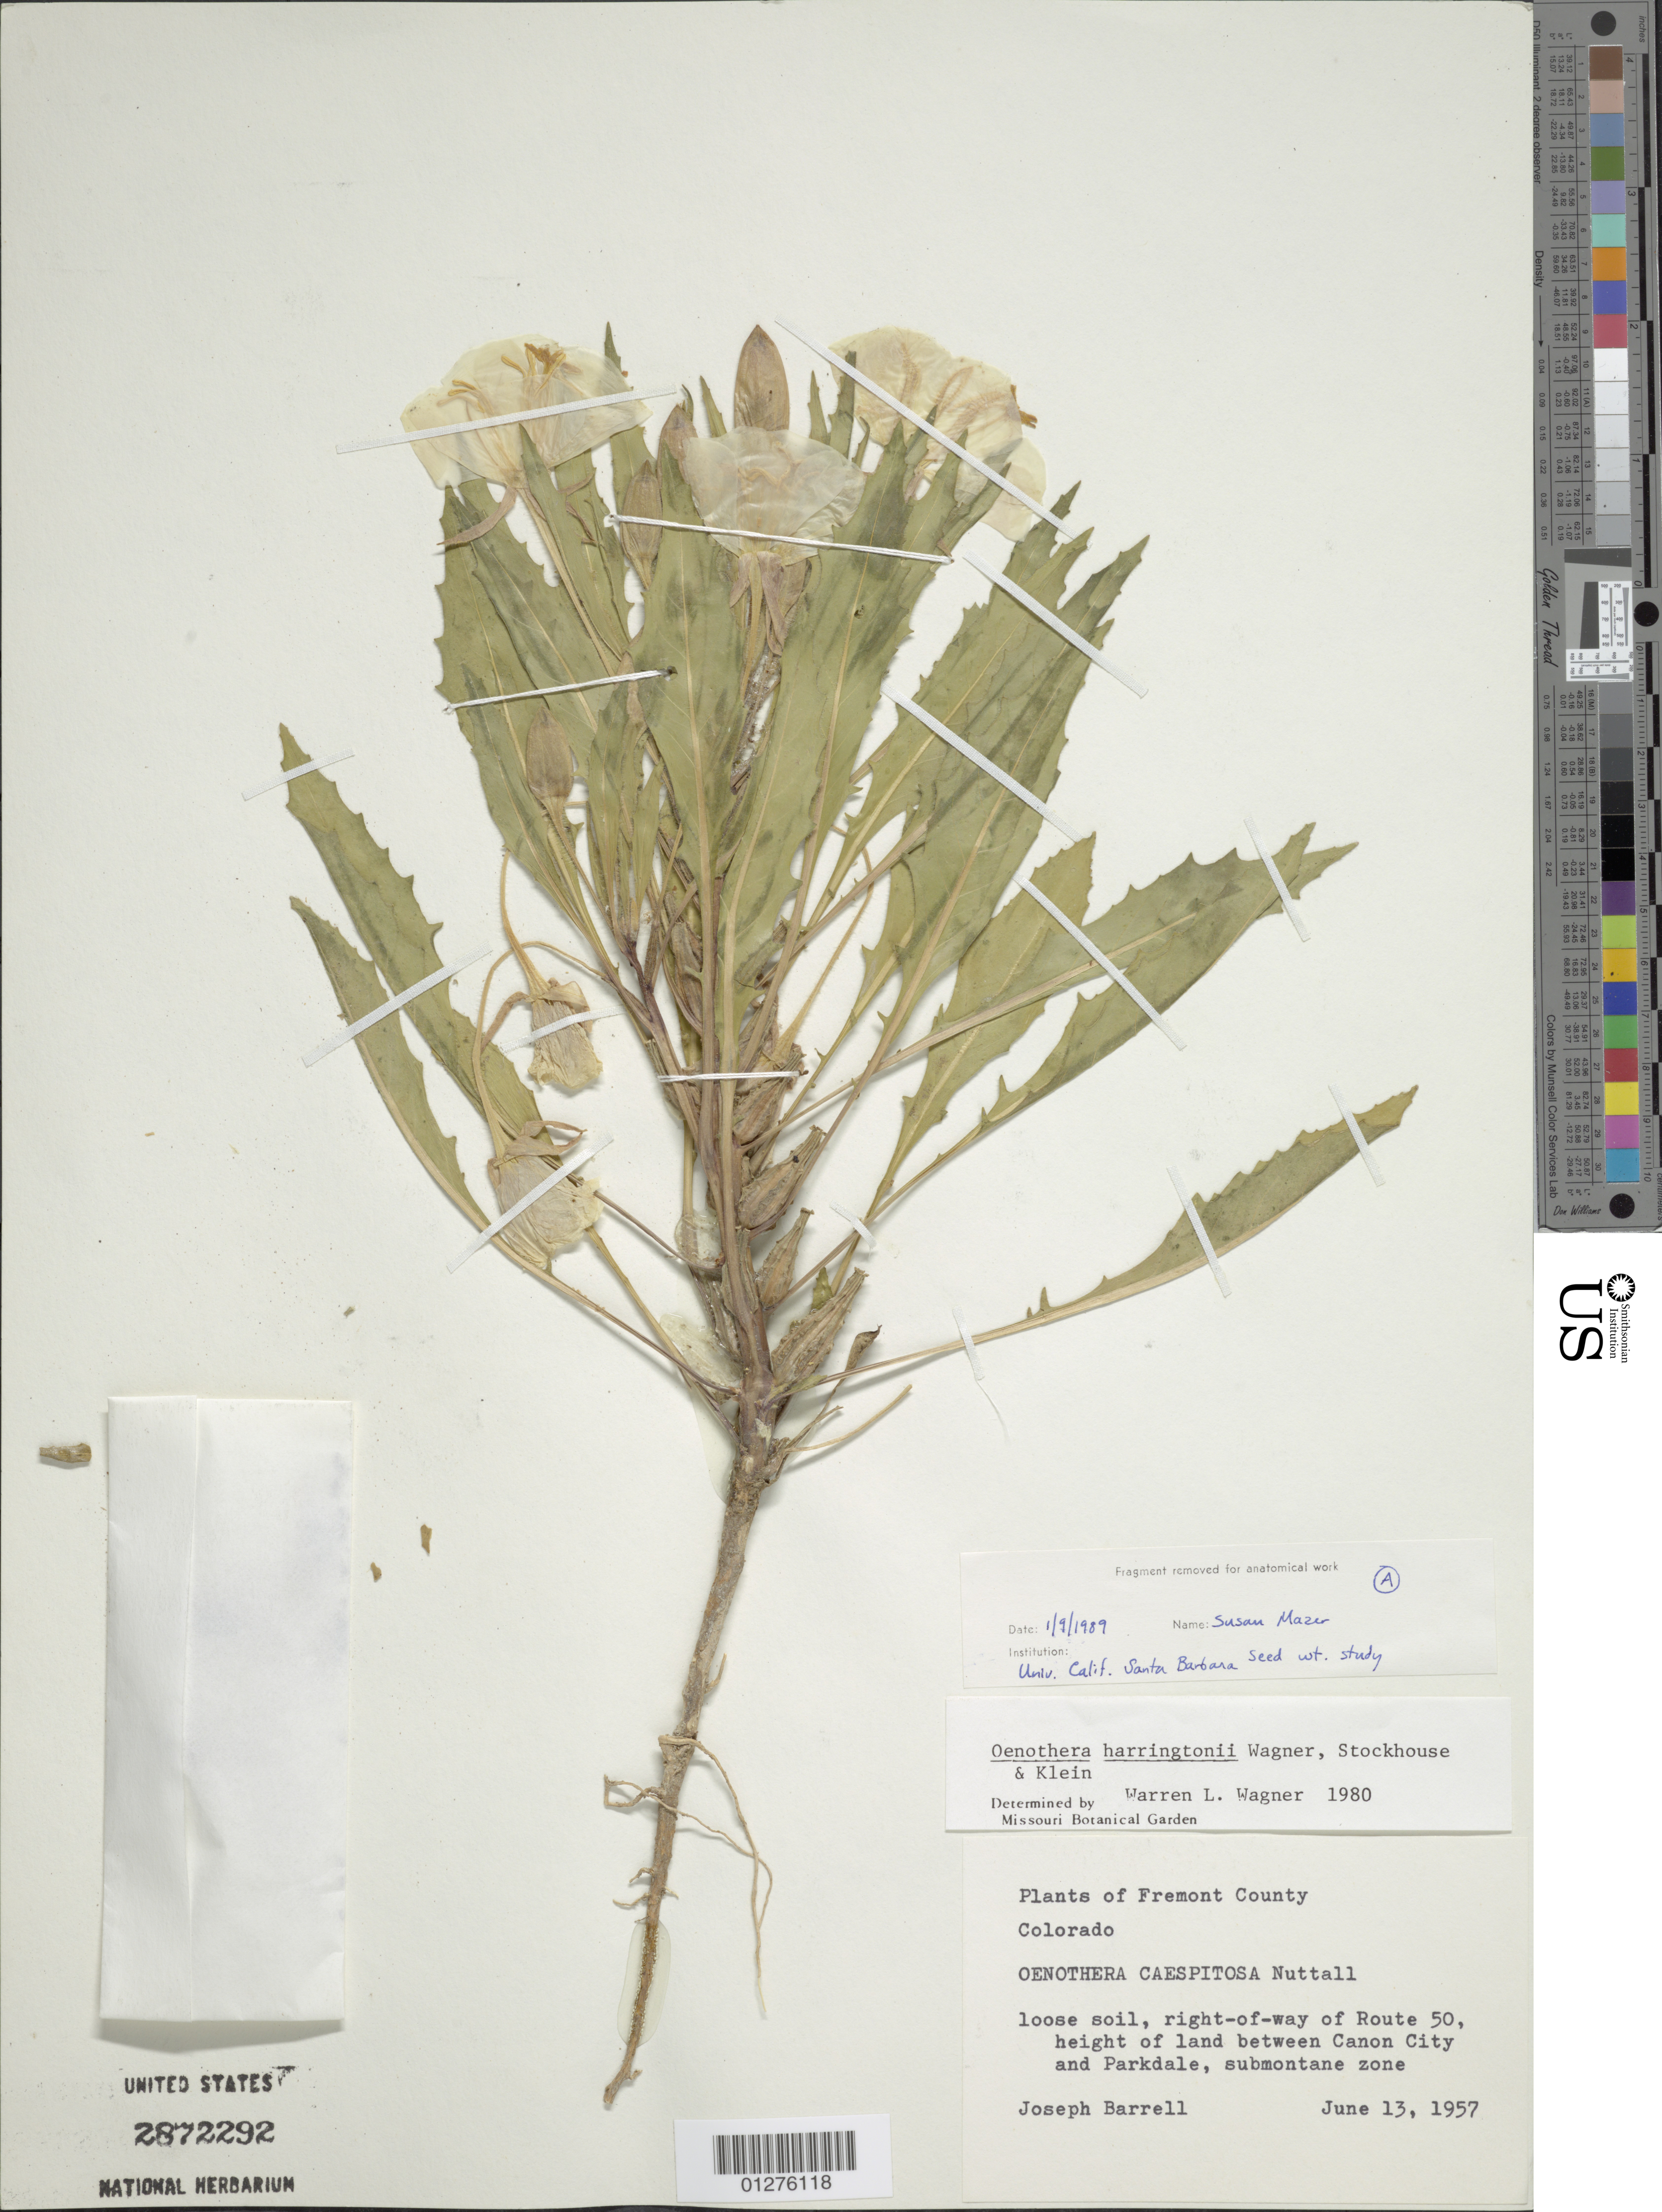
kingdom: Plantae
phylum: Tracheophyta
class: Magnoliopsida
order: Myrtales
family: Onagraceae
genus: Oenothera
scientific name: Oenothera harringtonii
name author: W.L. Wagner et al.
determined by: Wagner, W. L., (BOT), Smithsonian Institution - National Museum of Natural History (UNITED STATES)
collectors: J. Barrell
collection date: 1957-06-13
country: United States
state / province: Colorado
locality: Right-of-way of Route 50, height of land between CanonCity and Parkdale, submontane zone.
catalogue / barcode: US 2872292